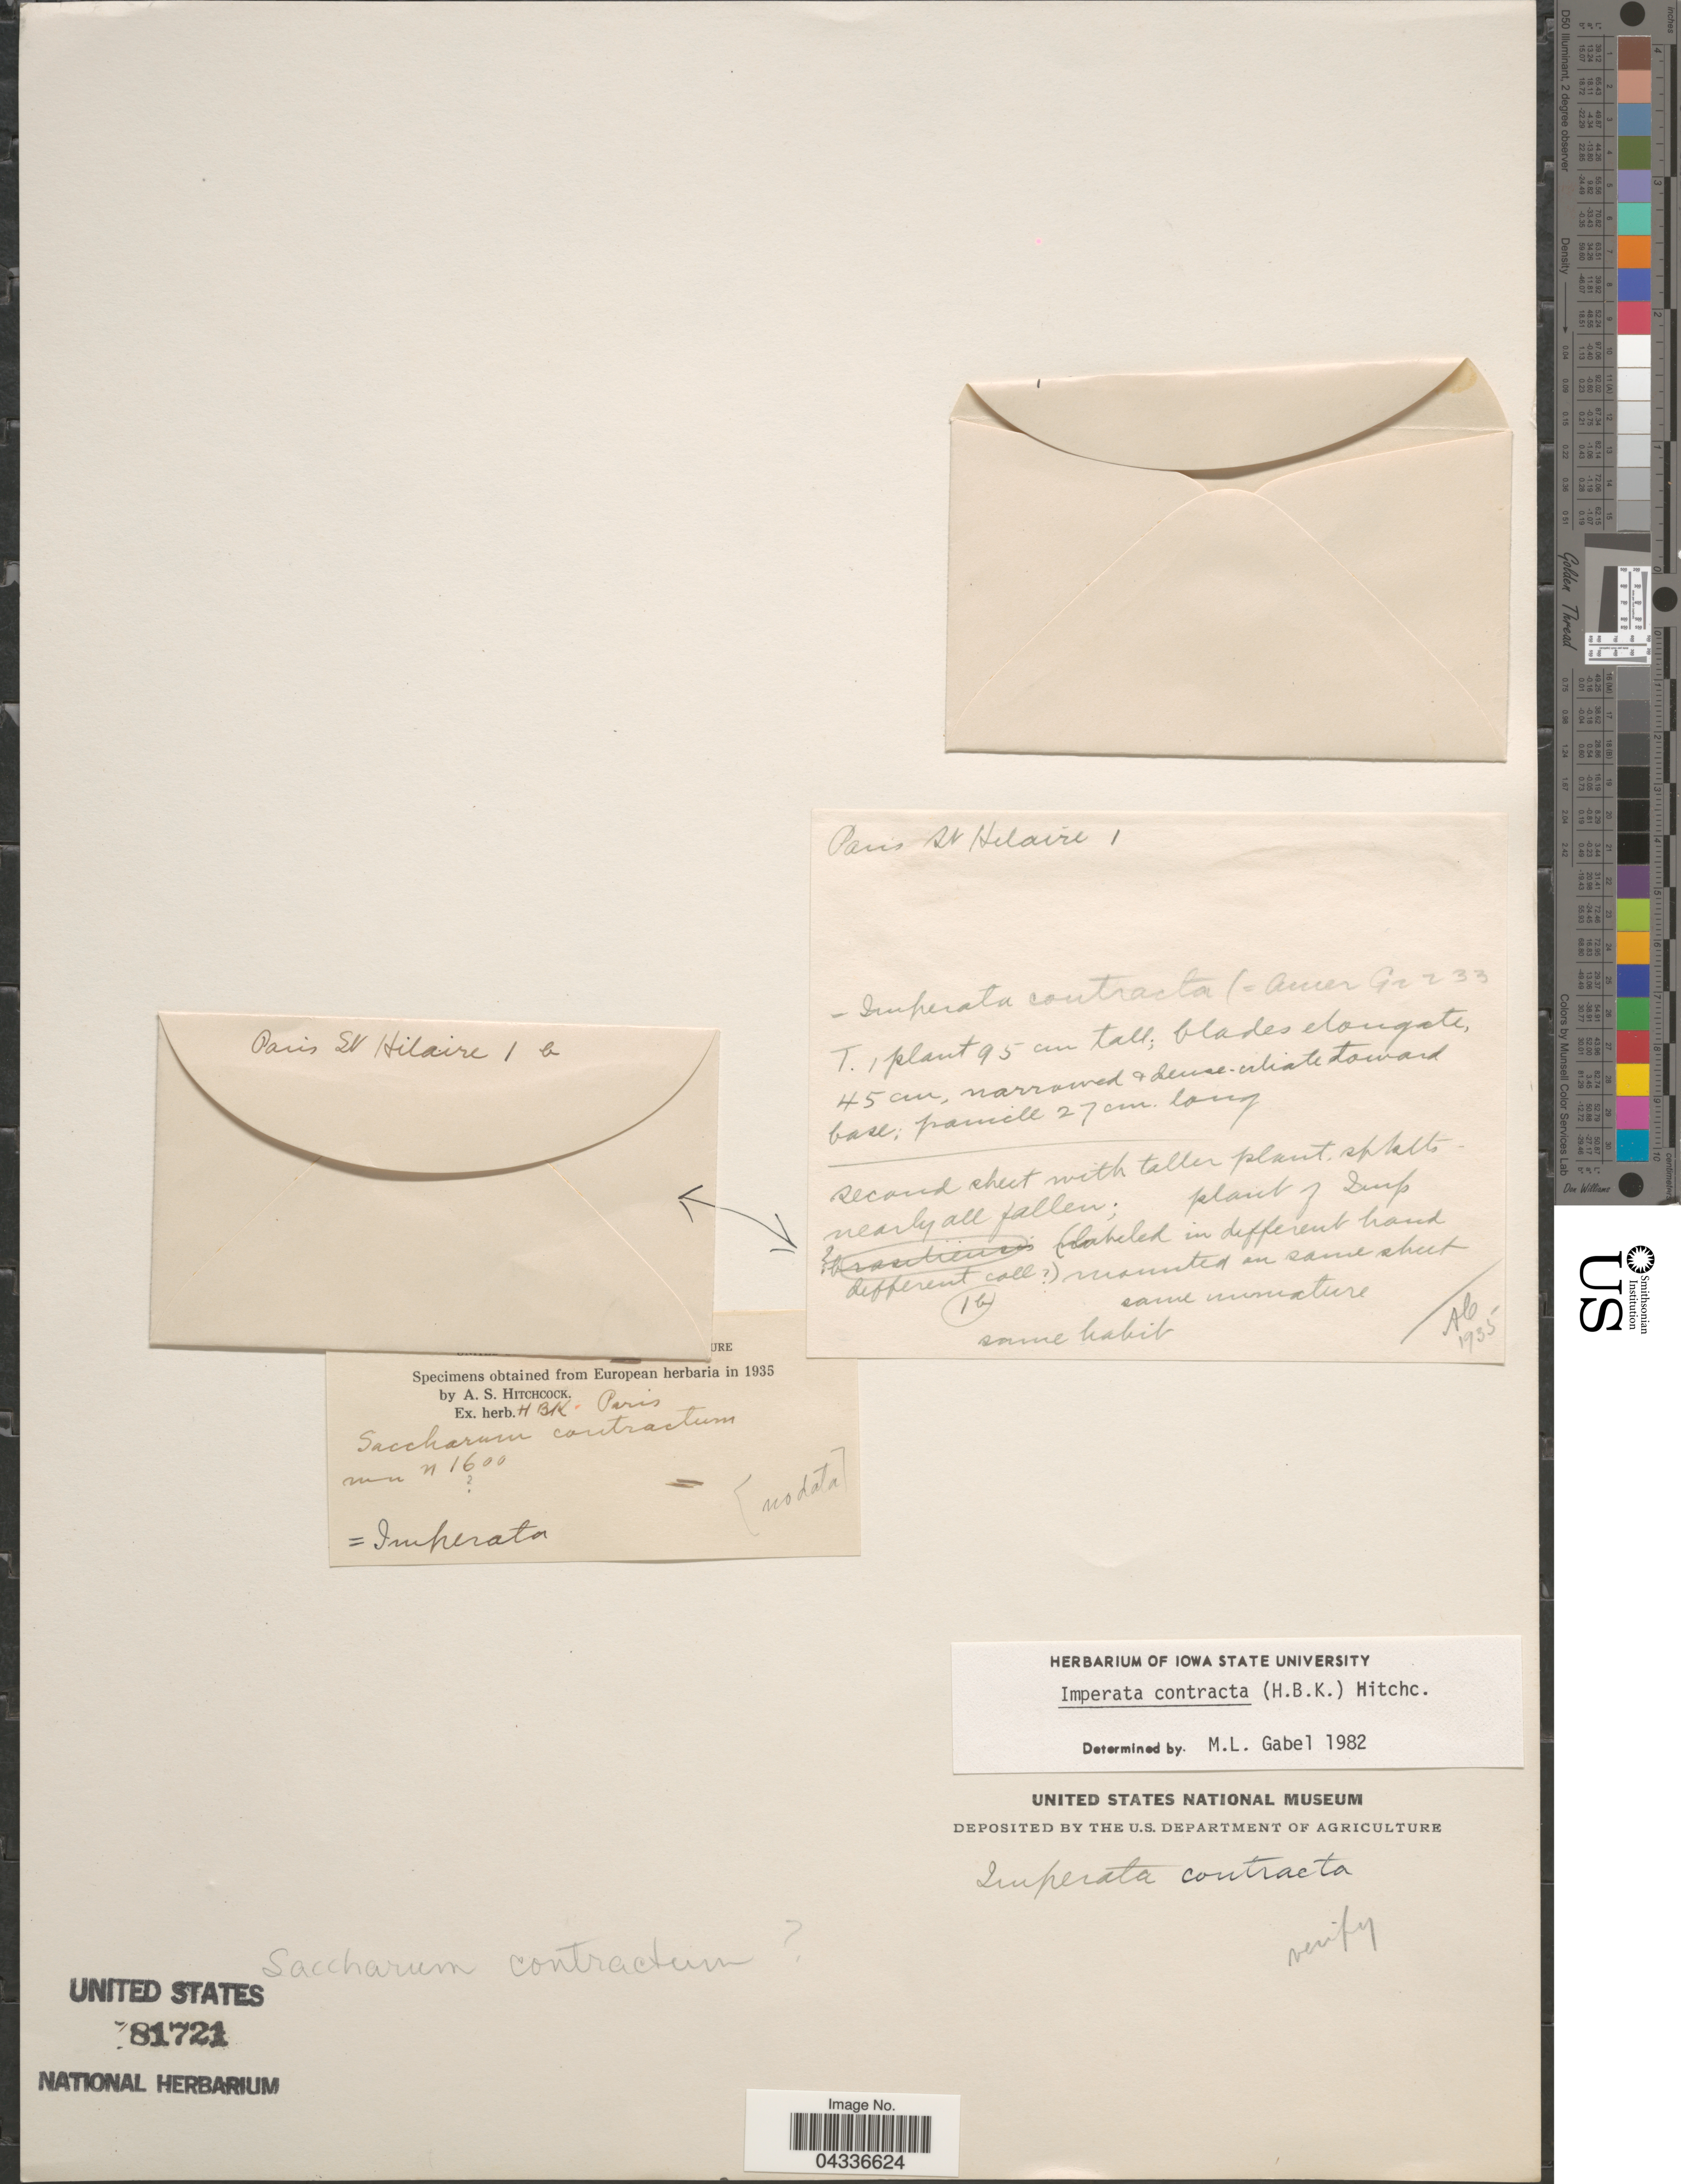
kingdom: Plantae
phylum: Tracheophyta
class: Liliopsida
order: Poales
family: Poaceae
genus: Imperata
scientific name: Imperata cylindrica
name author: (L.) P. Beauv.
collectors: -- St. Hilaire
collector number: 1b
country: France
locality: Paris.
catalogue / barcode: US 81721